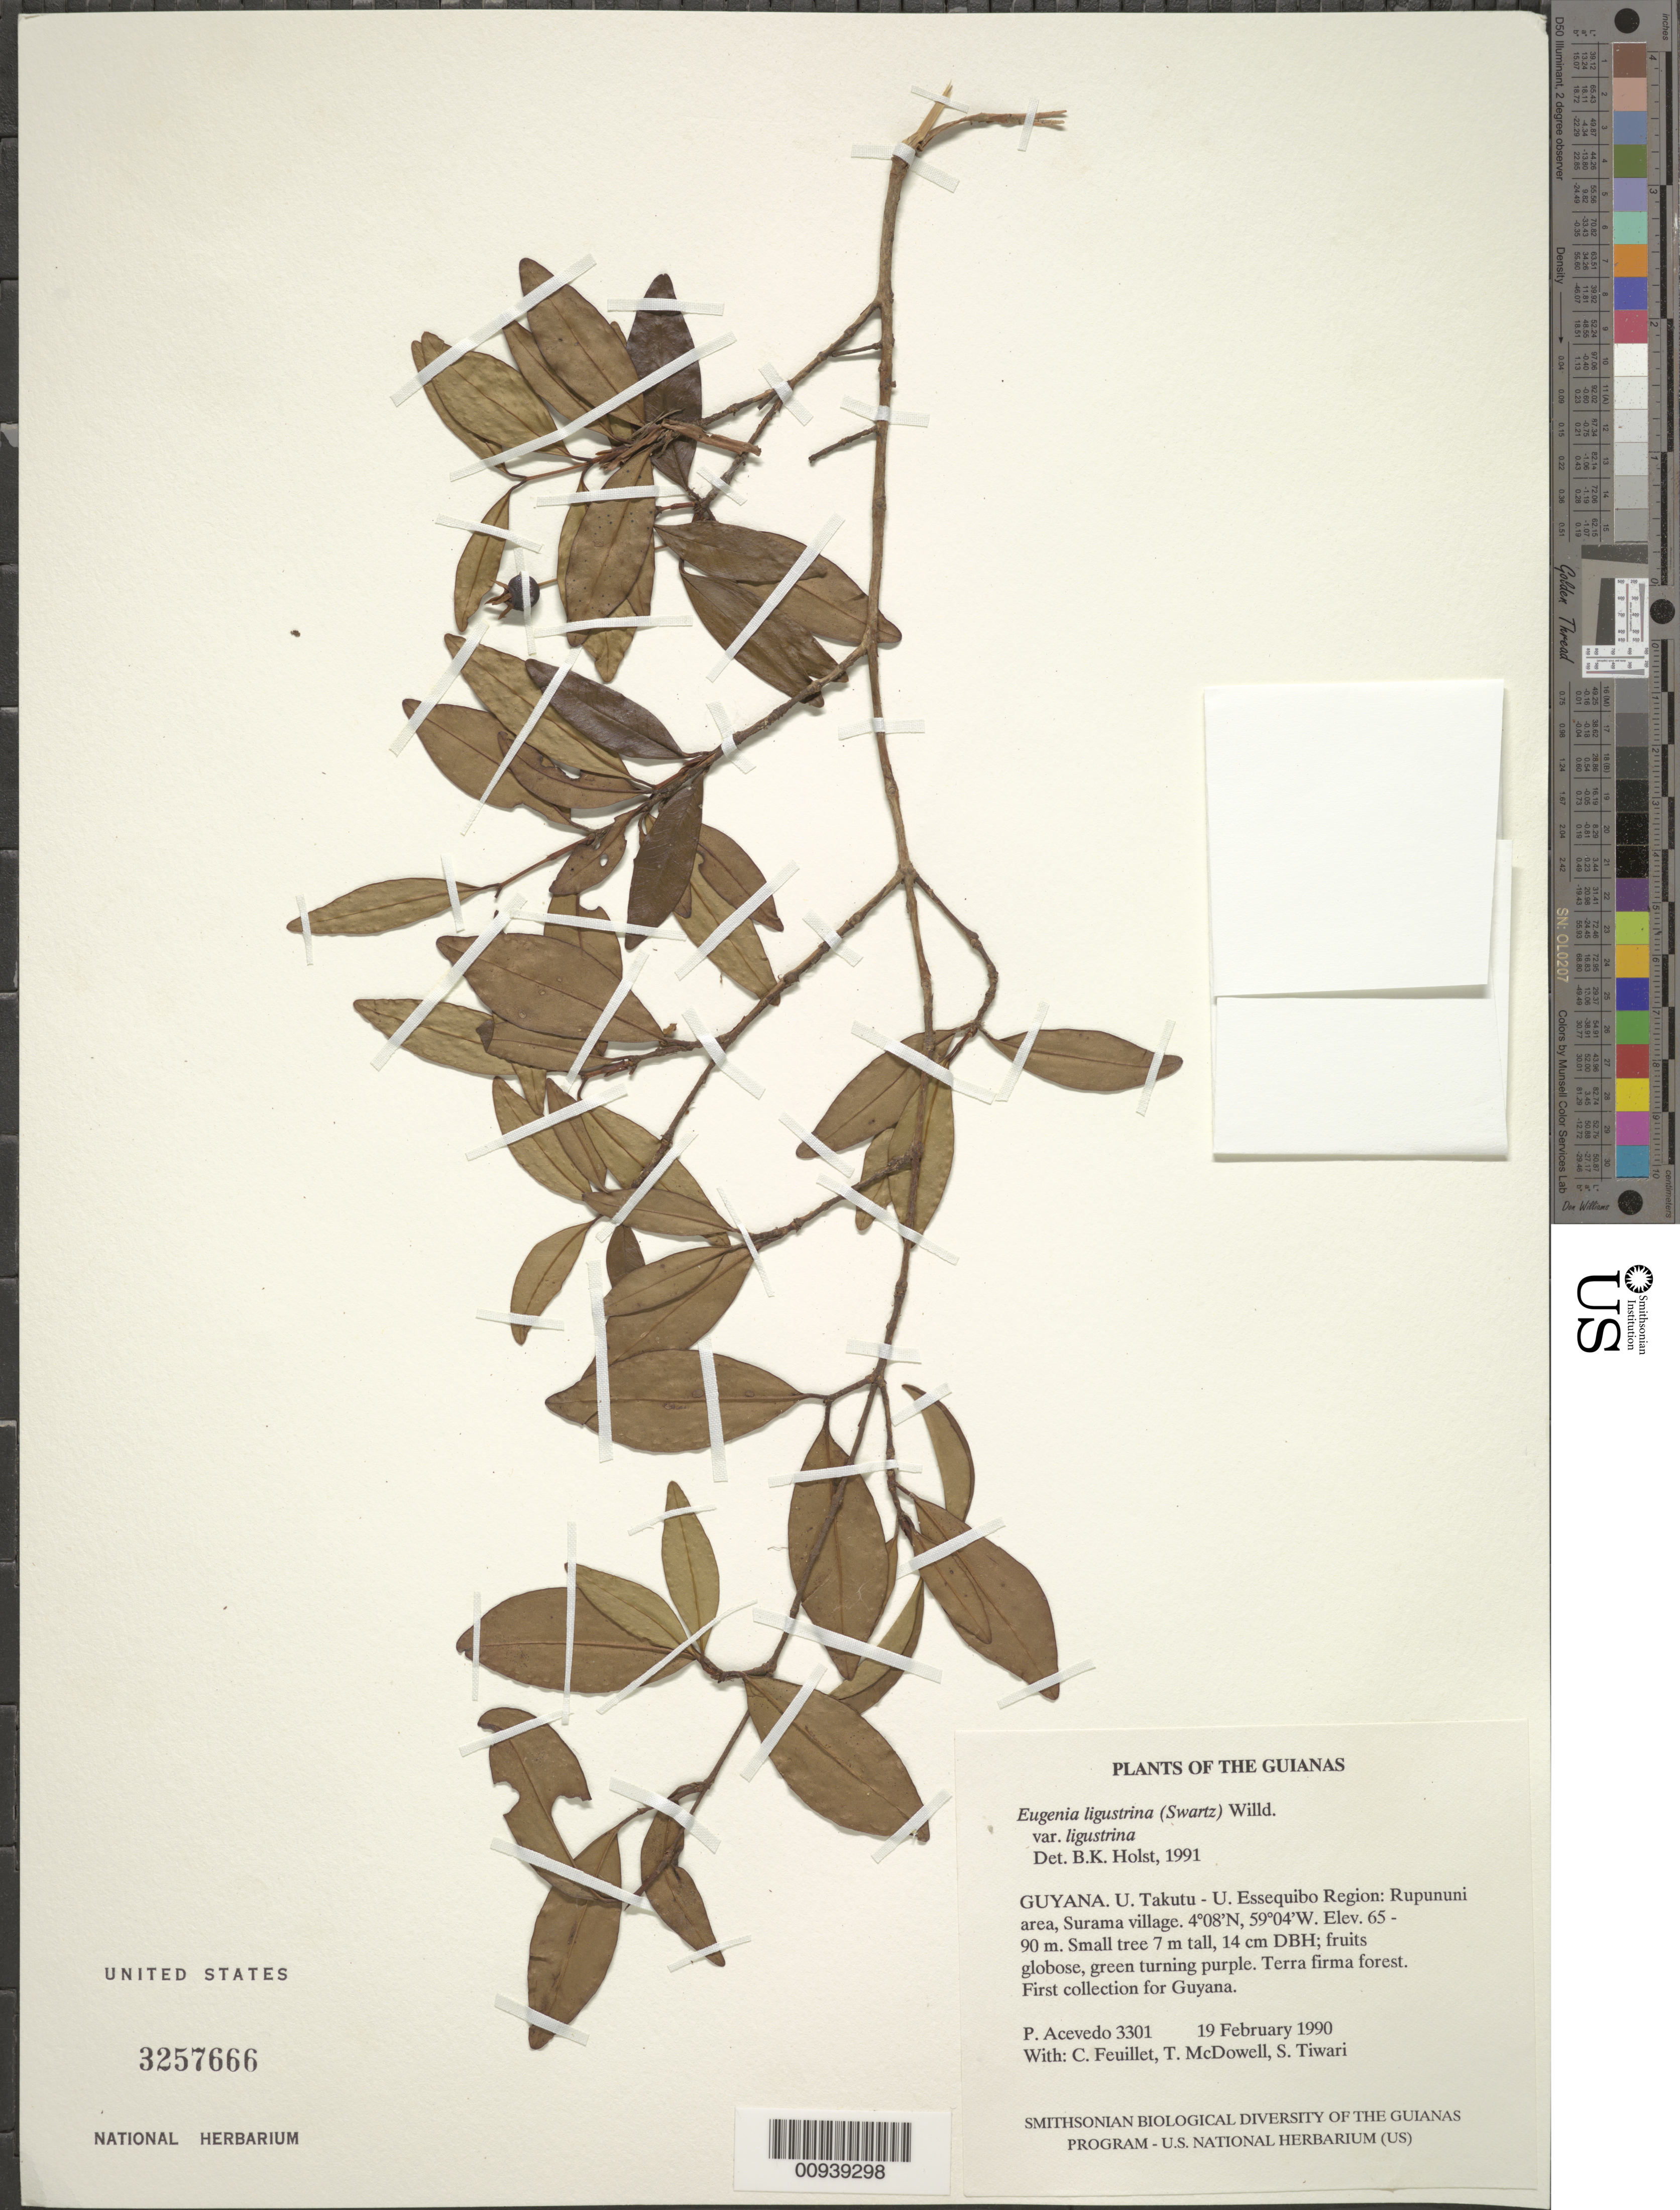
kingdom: Plantae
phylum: Tracheophyta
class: Magnoliopsida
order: Myrtales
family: Myrtaceae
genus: Eugenia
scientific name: Eugenia ligustrina var. ligustrina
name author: (Sw.) Willd.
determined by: Holst, Bruce K.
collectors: P. Acevedo-Rodr., C. Feuillet, T. McDowell & S. Tiwari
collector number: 3301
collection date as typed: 19 Feb 1990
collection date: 1990-02-19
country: Guyana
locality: U. Takutu - U. Essequibo. Rupununi area, Surama village.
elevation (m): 65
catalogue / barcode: US 3257666